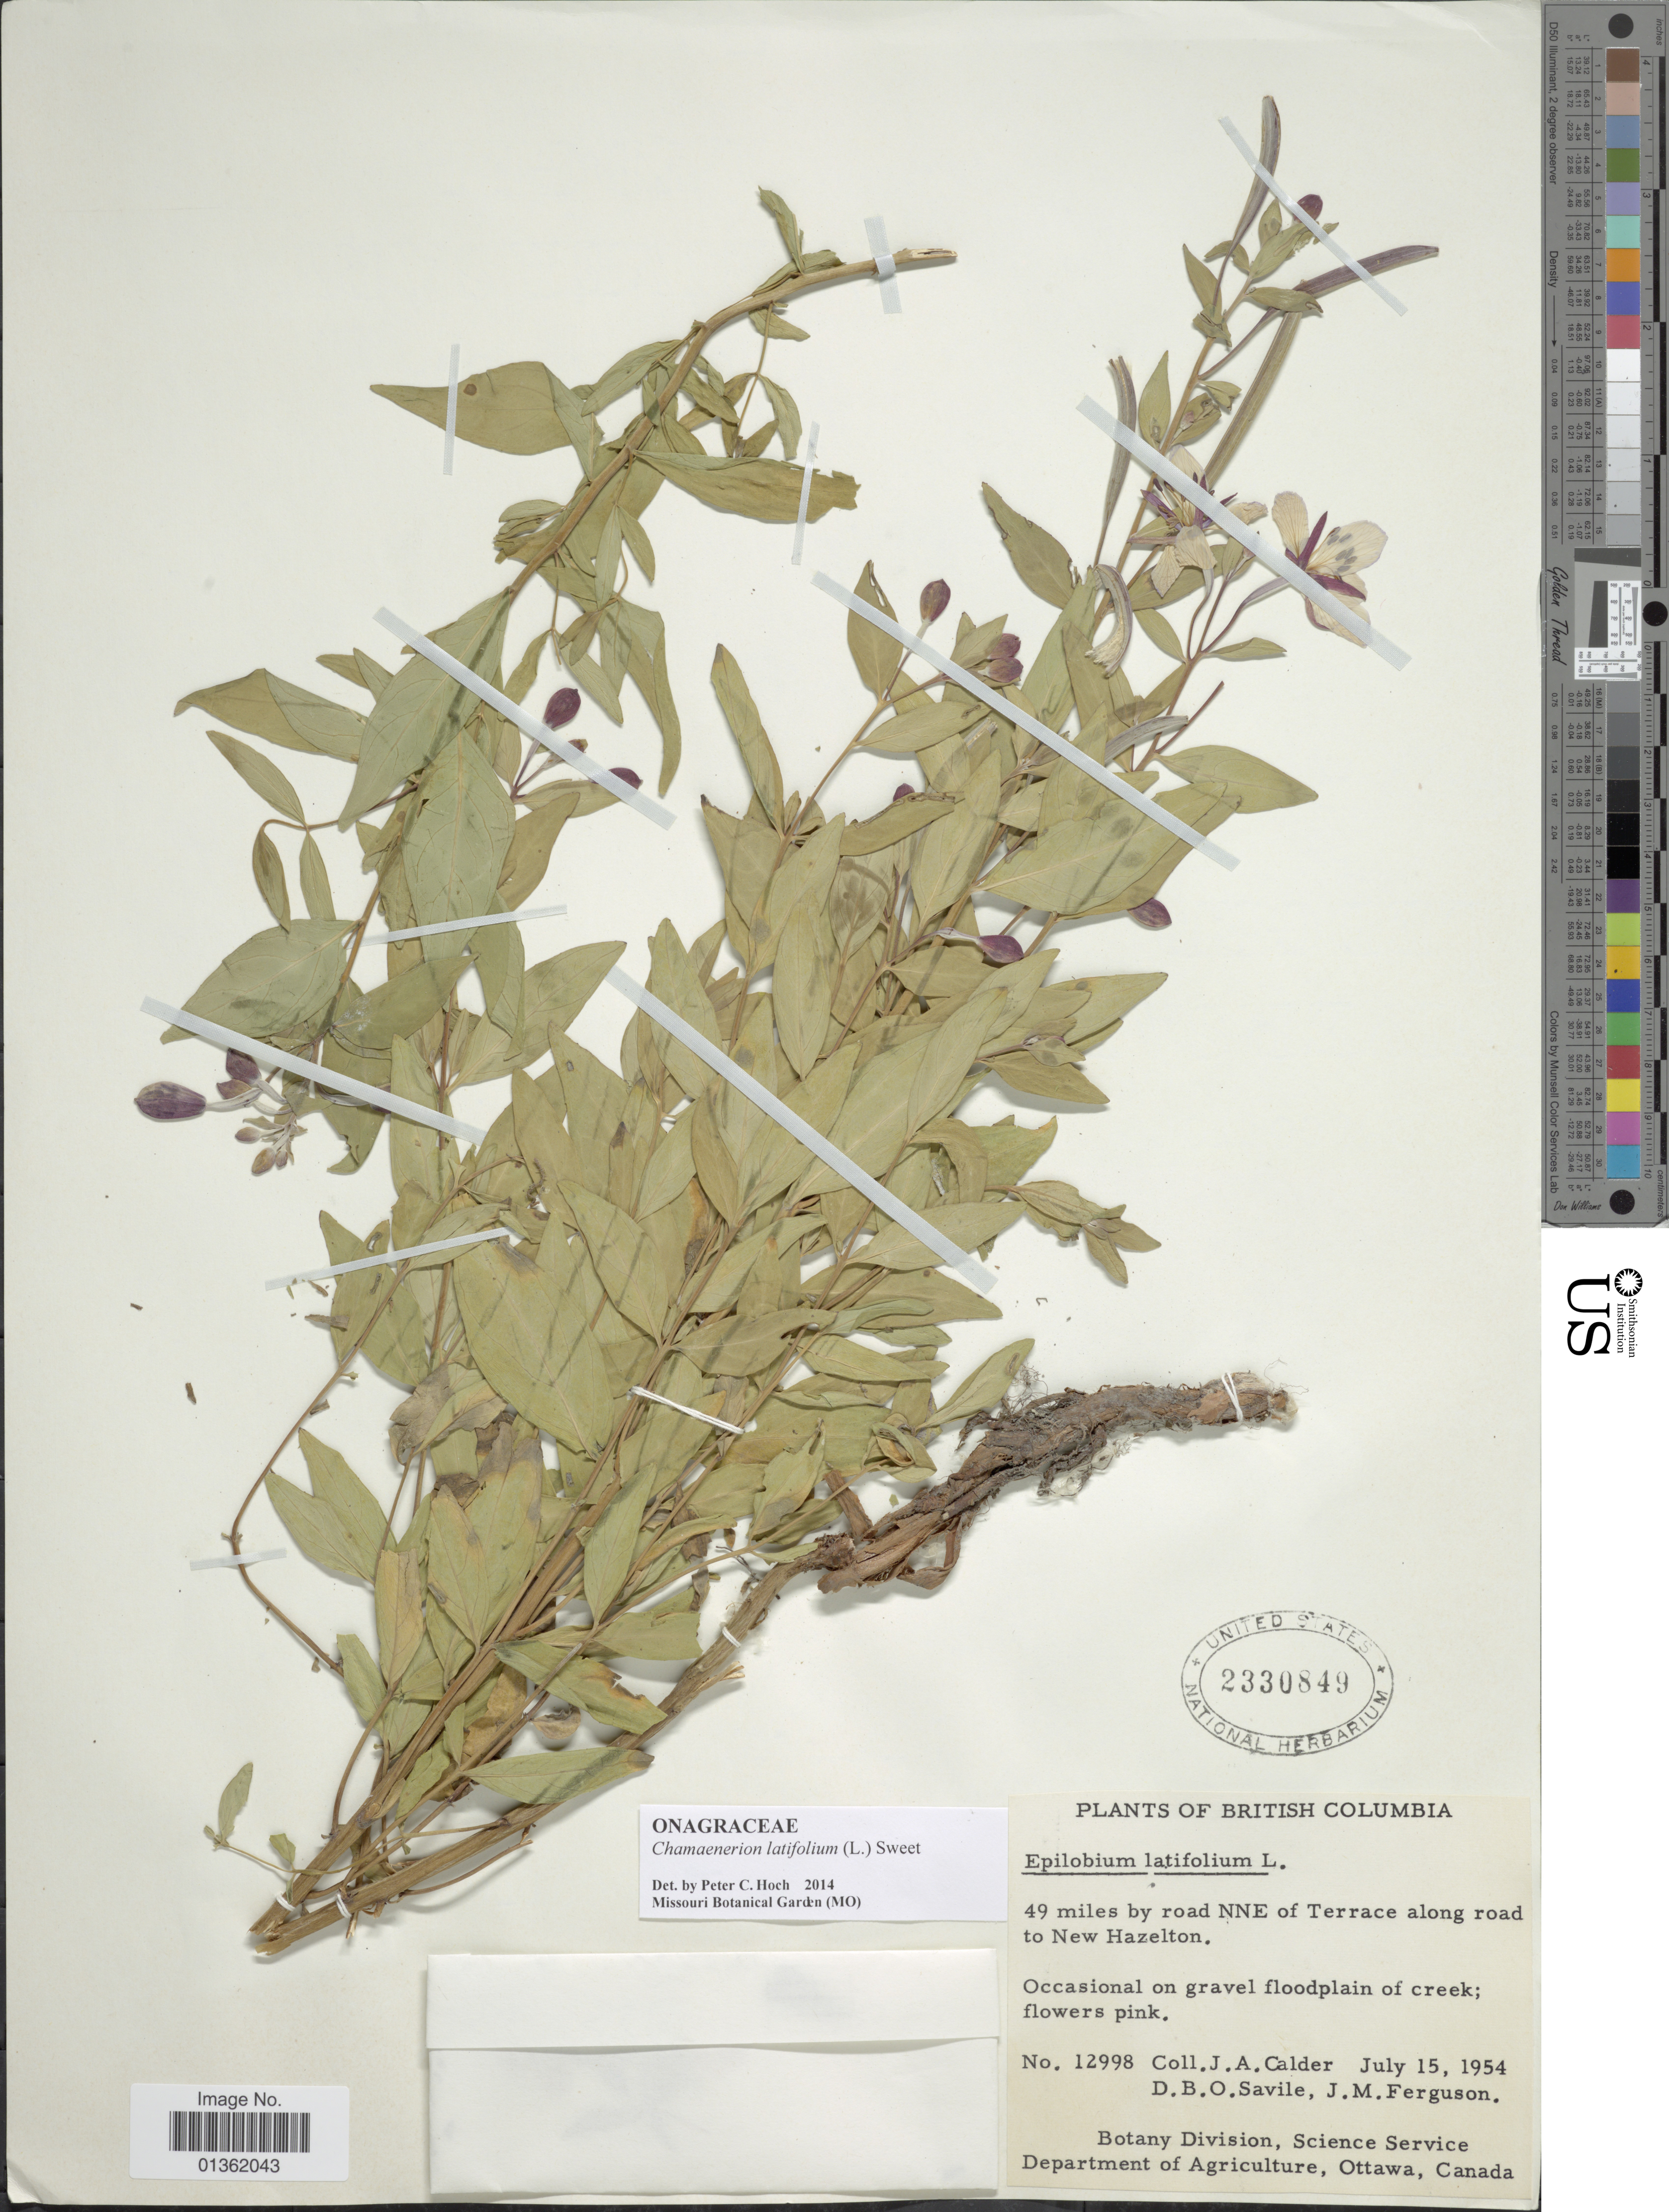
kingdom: Plantae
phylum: Tracheophyta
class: Magnoliopsida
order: Myrtales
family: Onagraceae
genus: Chamaenerion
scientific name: Chamaenerion latifolium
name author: (L.) Th. Fr. & Lange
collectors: J. A. Calder, D. Savile & J. M. Ferguson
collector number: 12998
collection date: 1954-07-15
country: Canada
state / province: British Columbia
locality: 49 miles by road NNE of Terrace along road to New Hazelton.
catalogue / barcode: US 2330849